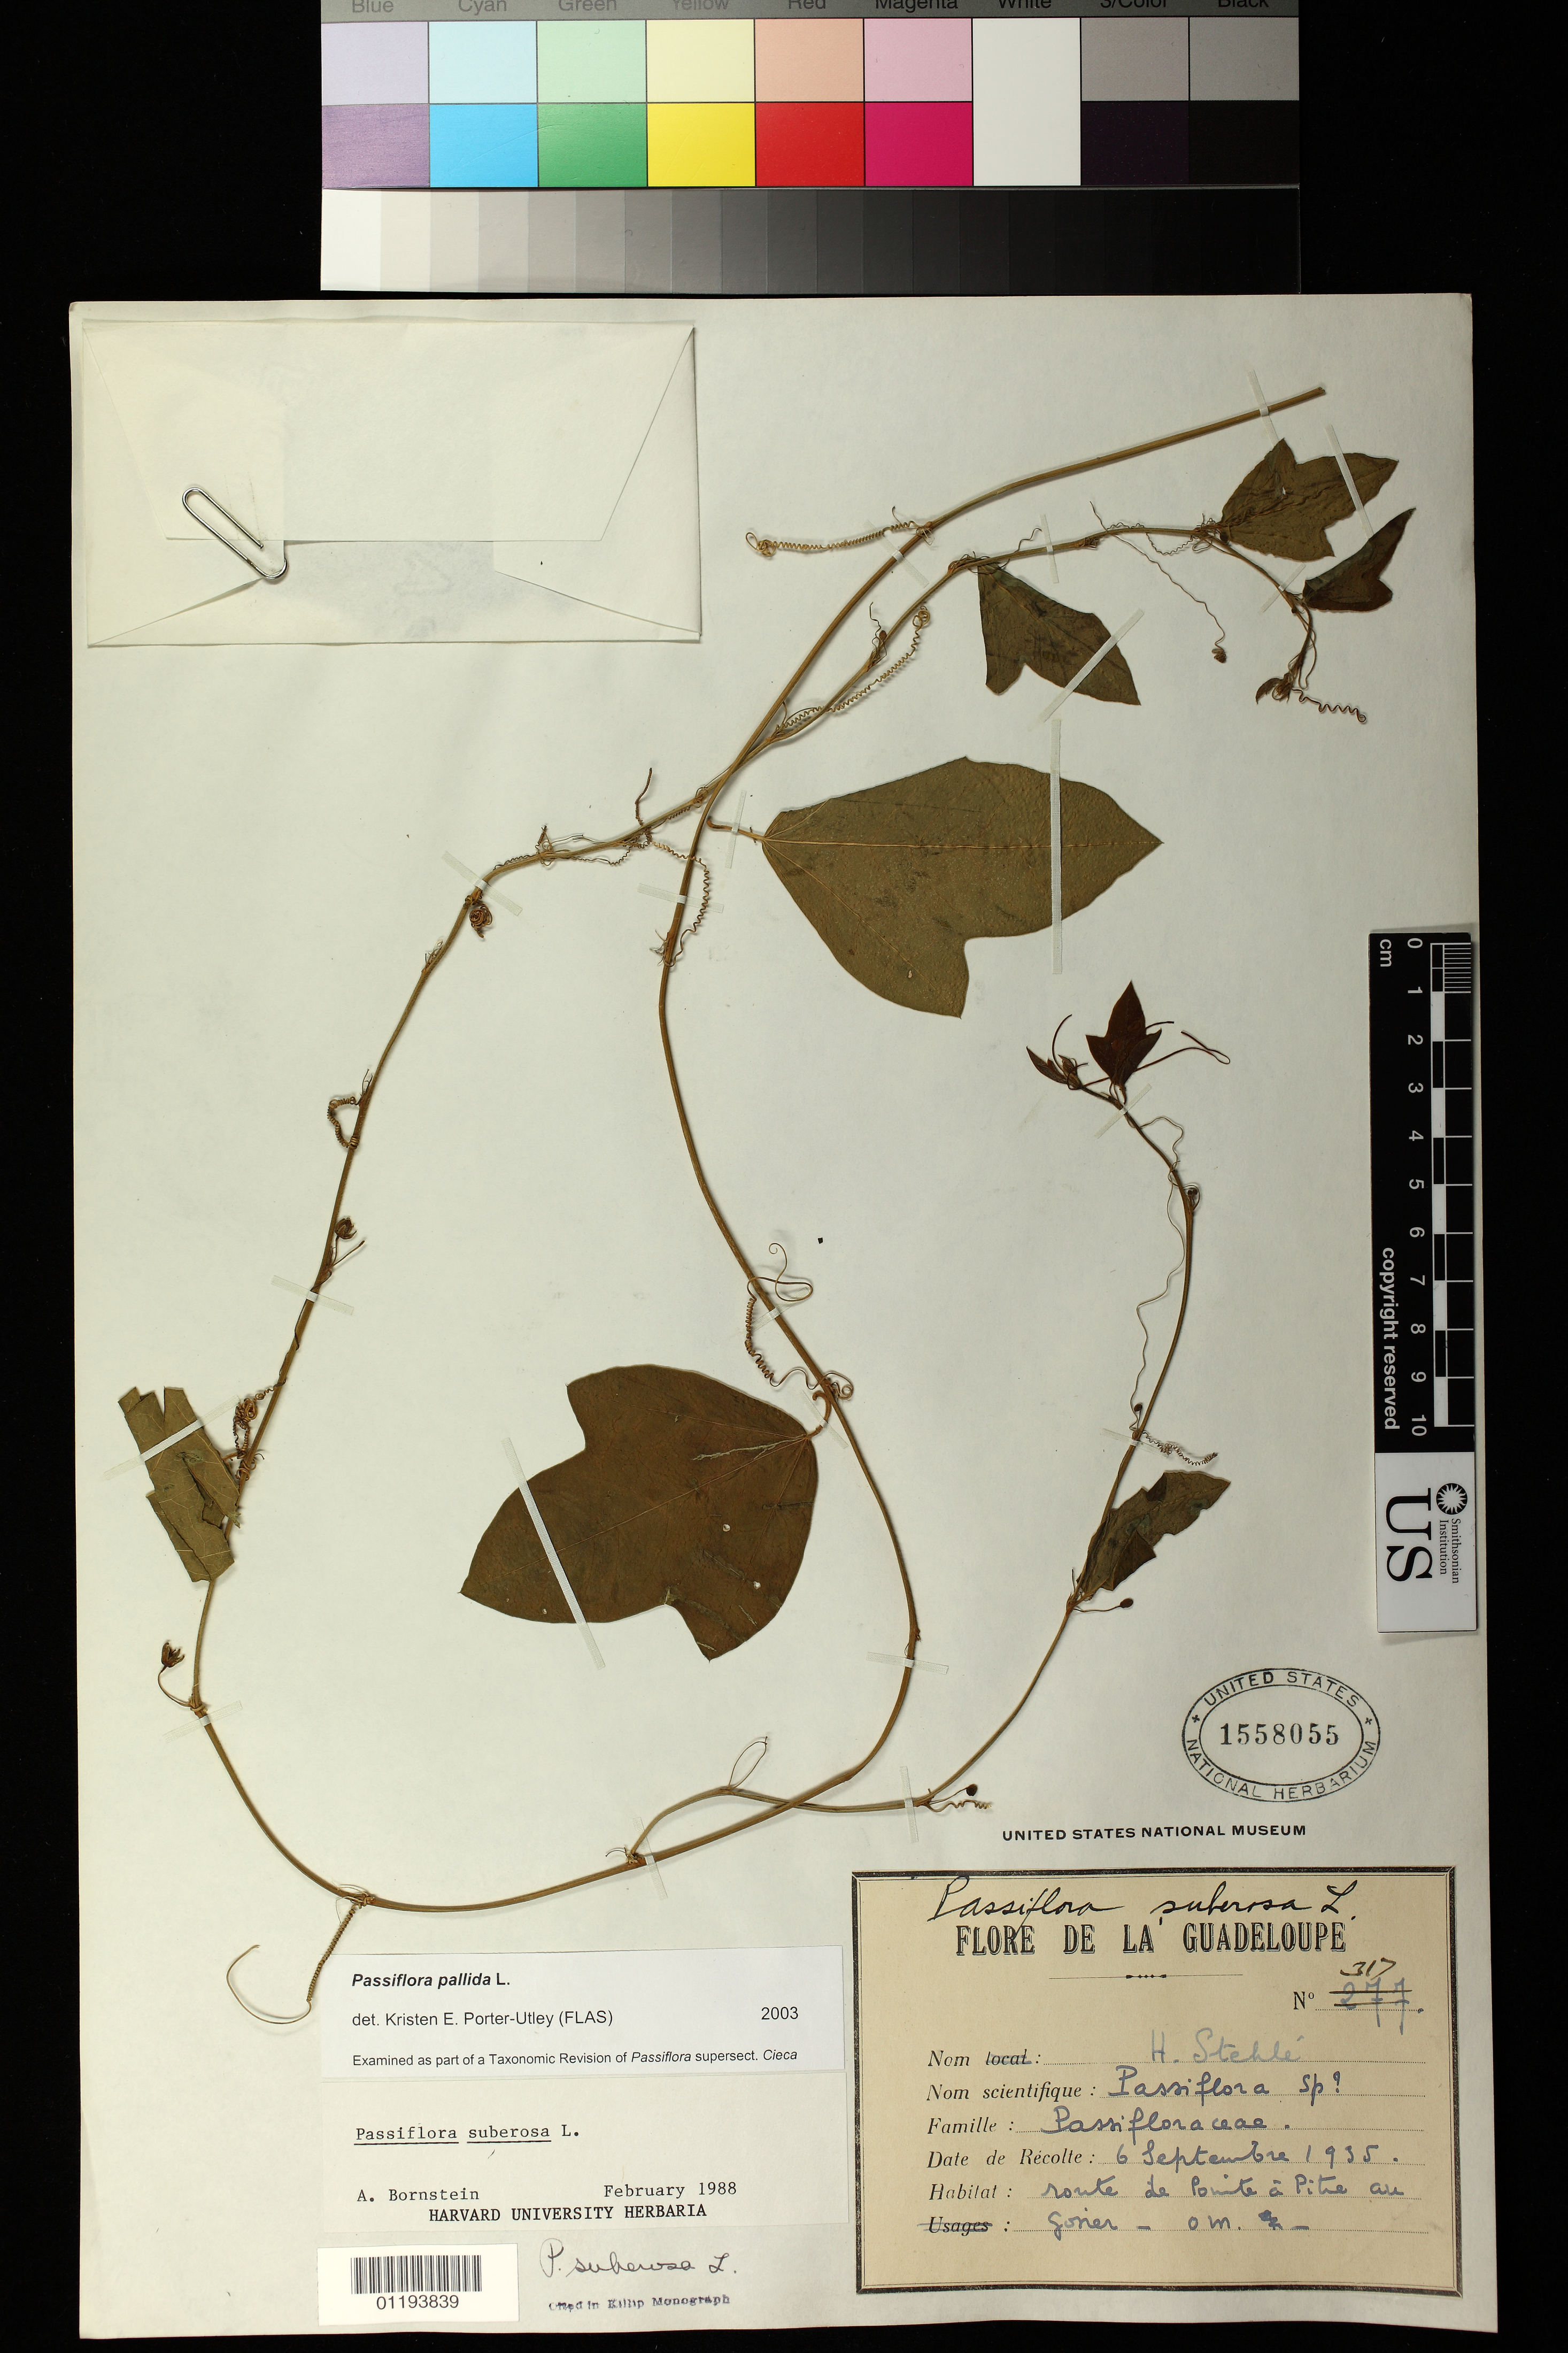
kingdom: Plantae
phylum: Tracheophyta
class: Magnoliopsida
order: Malpighiales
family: Passifloraceae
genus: Passiflora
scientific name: Passiflora pallida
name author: L.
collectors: H. Stehlé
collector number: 317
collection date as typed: Sep 6 1935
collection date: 1935-09-06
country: Guadeloupe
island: Basse Terre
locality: Route de Pointe a Pitre au Gosier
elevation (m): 0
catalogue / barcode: US 1558055